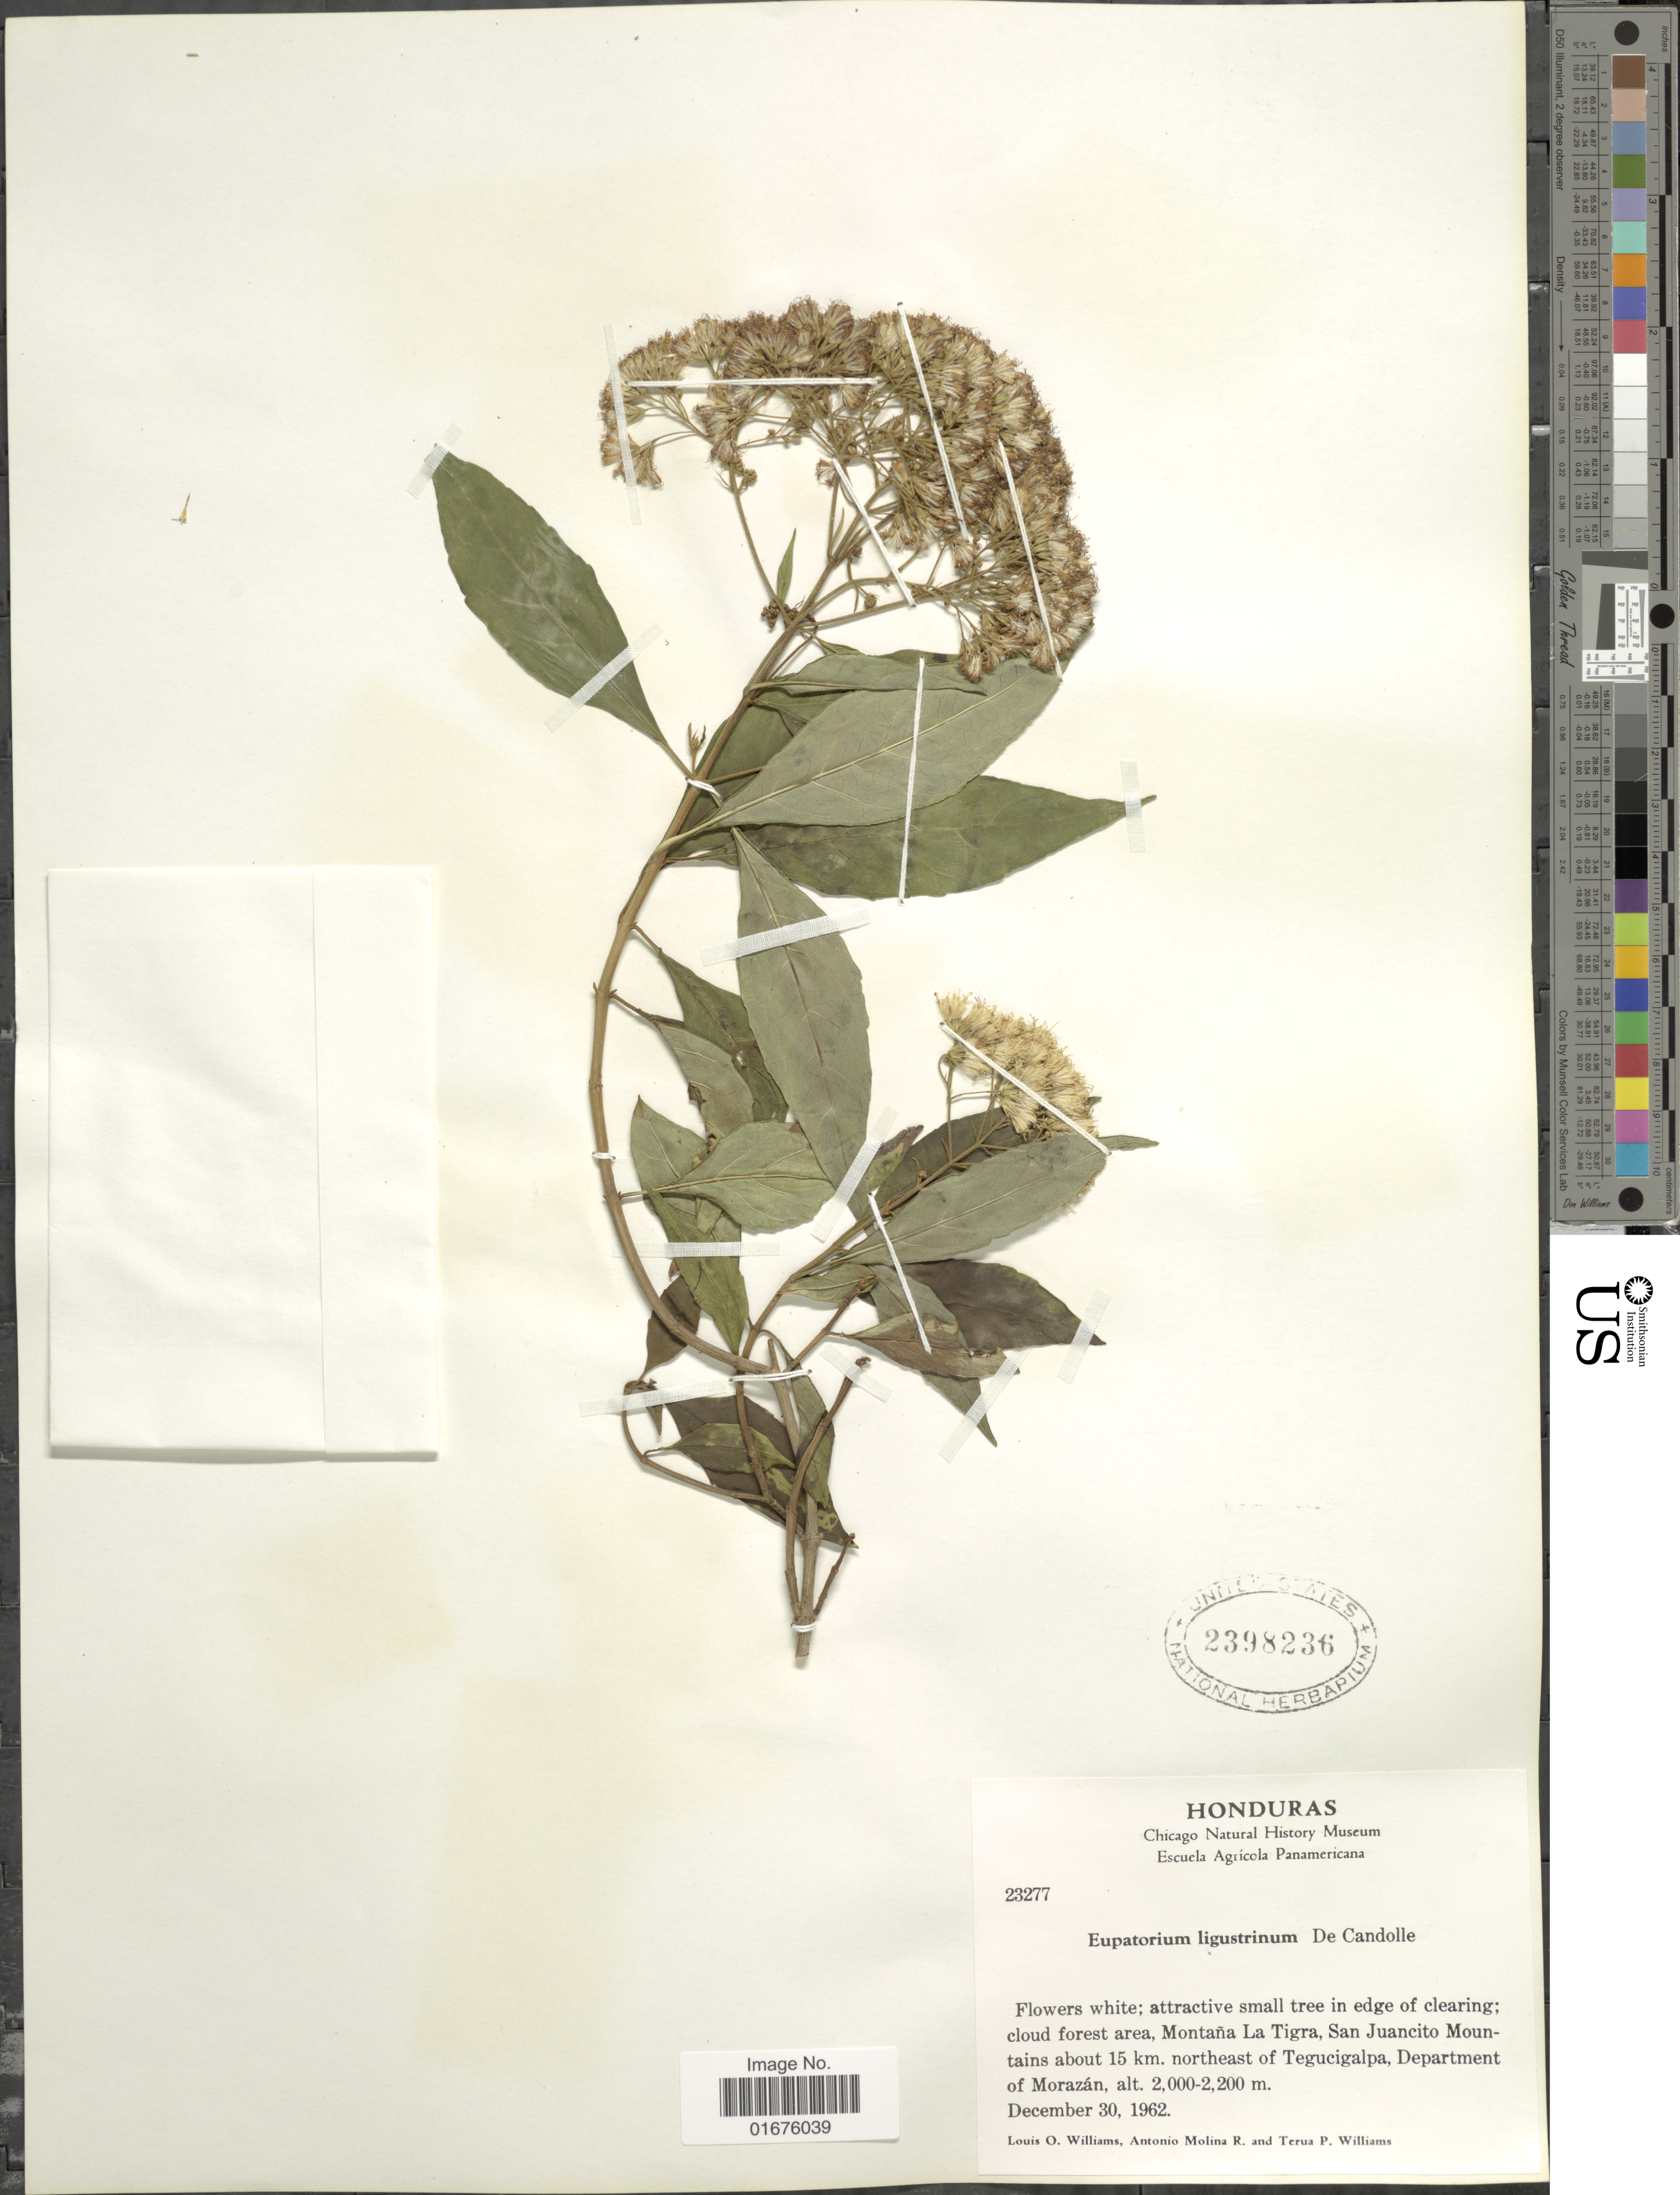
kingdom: Plantae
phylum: Tracheophyta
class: Magnoliopsida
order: Asterales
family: Asteraceae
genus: Ageratina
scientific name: Ageratina ligustrina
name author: (DC.) R.M. King & H. Rob.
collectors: L. O. Williams, A. Molina R. & T. P. Williams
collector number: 23277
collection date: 1962-12-30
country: Honduras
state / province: Fco. Morazán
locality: Attractive small tree in edge of clearing, cloud forest area, Montaña La Tigra, San Juancito Mountains about 15 km. northeast of Tegucigalpa, Department of Morazán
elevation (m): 2000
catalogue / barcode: US 2398236